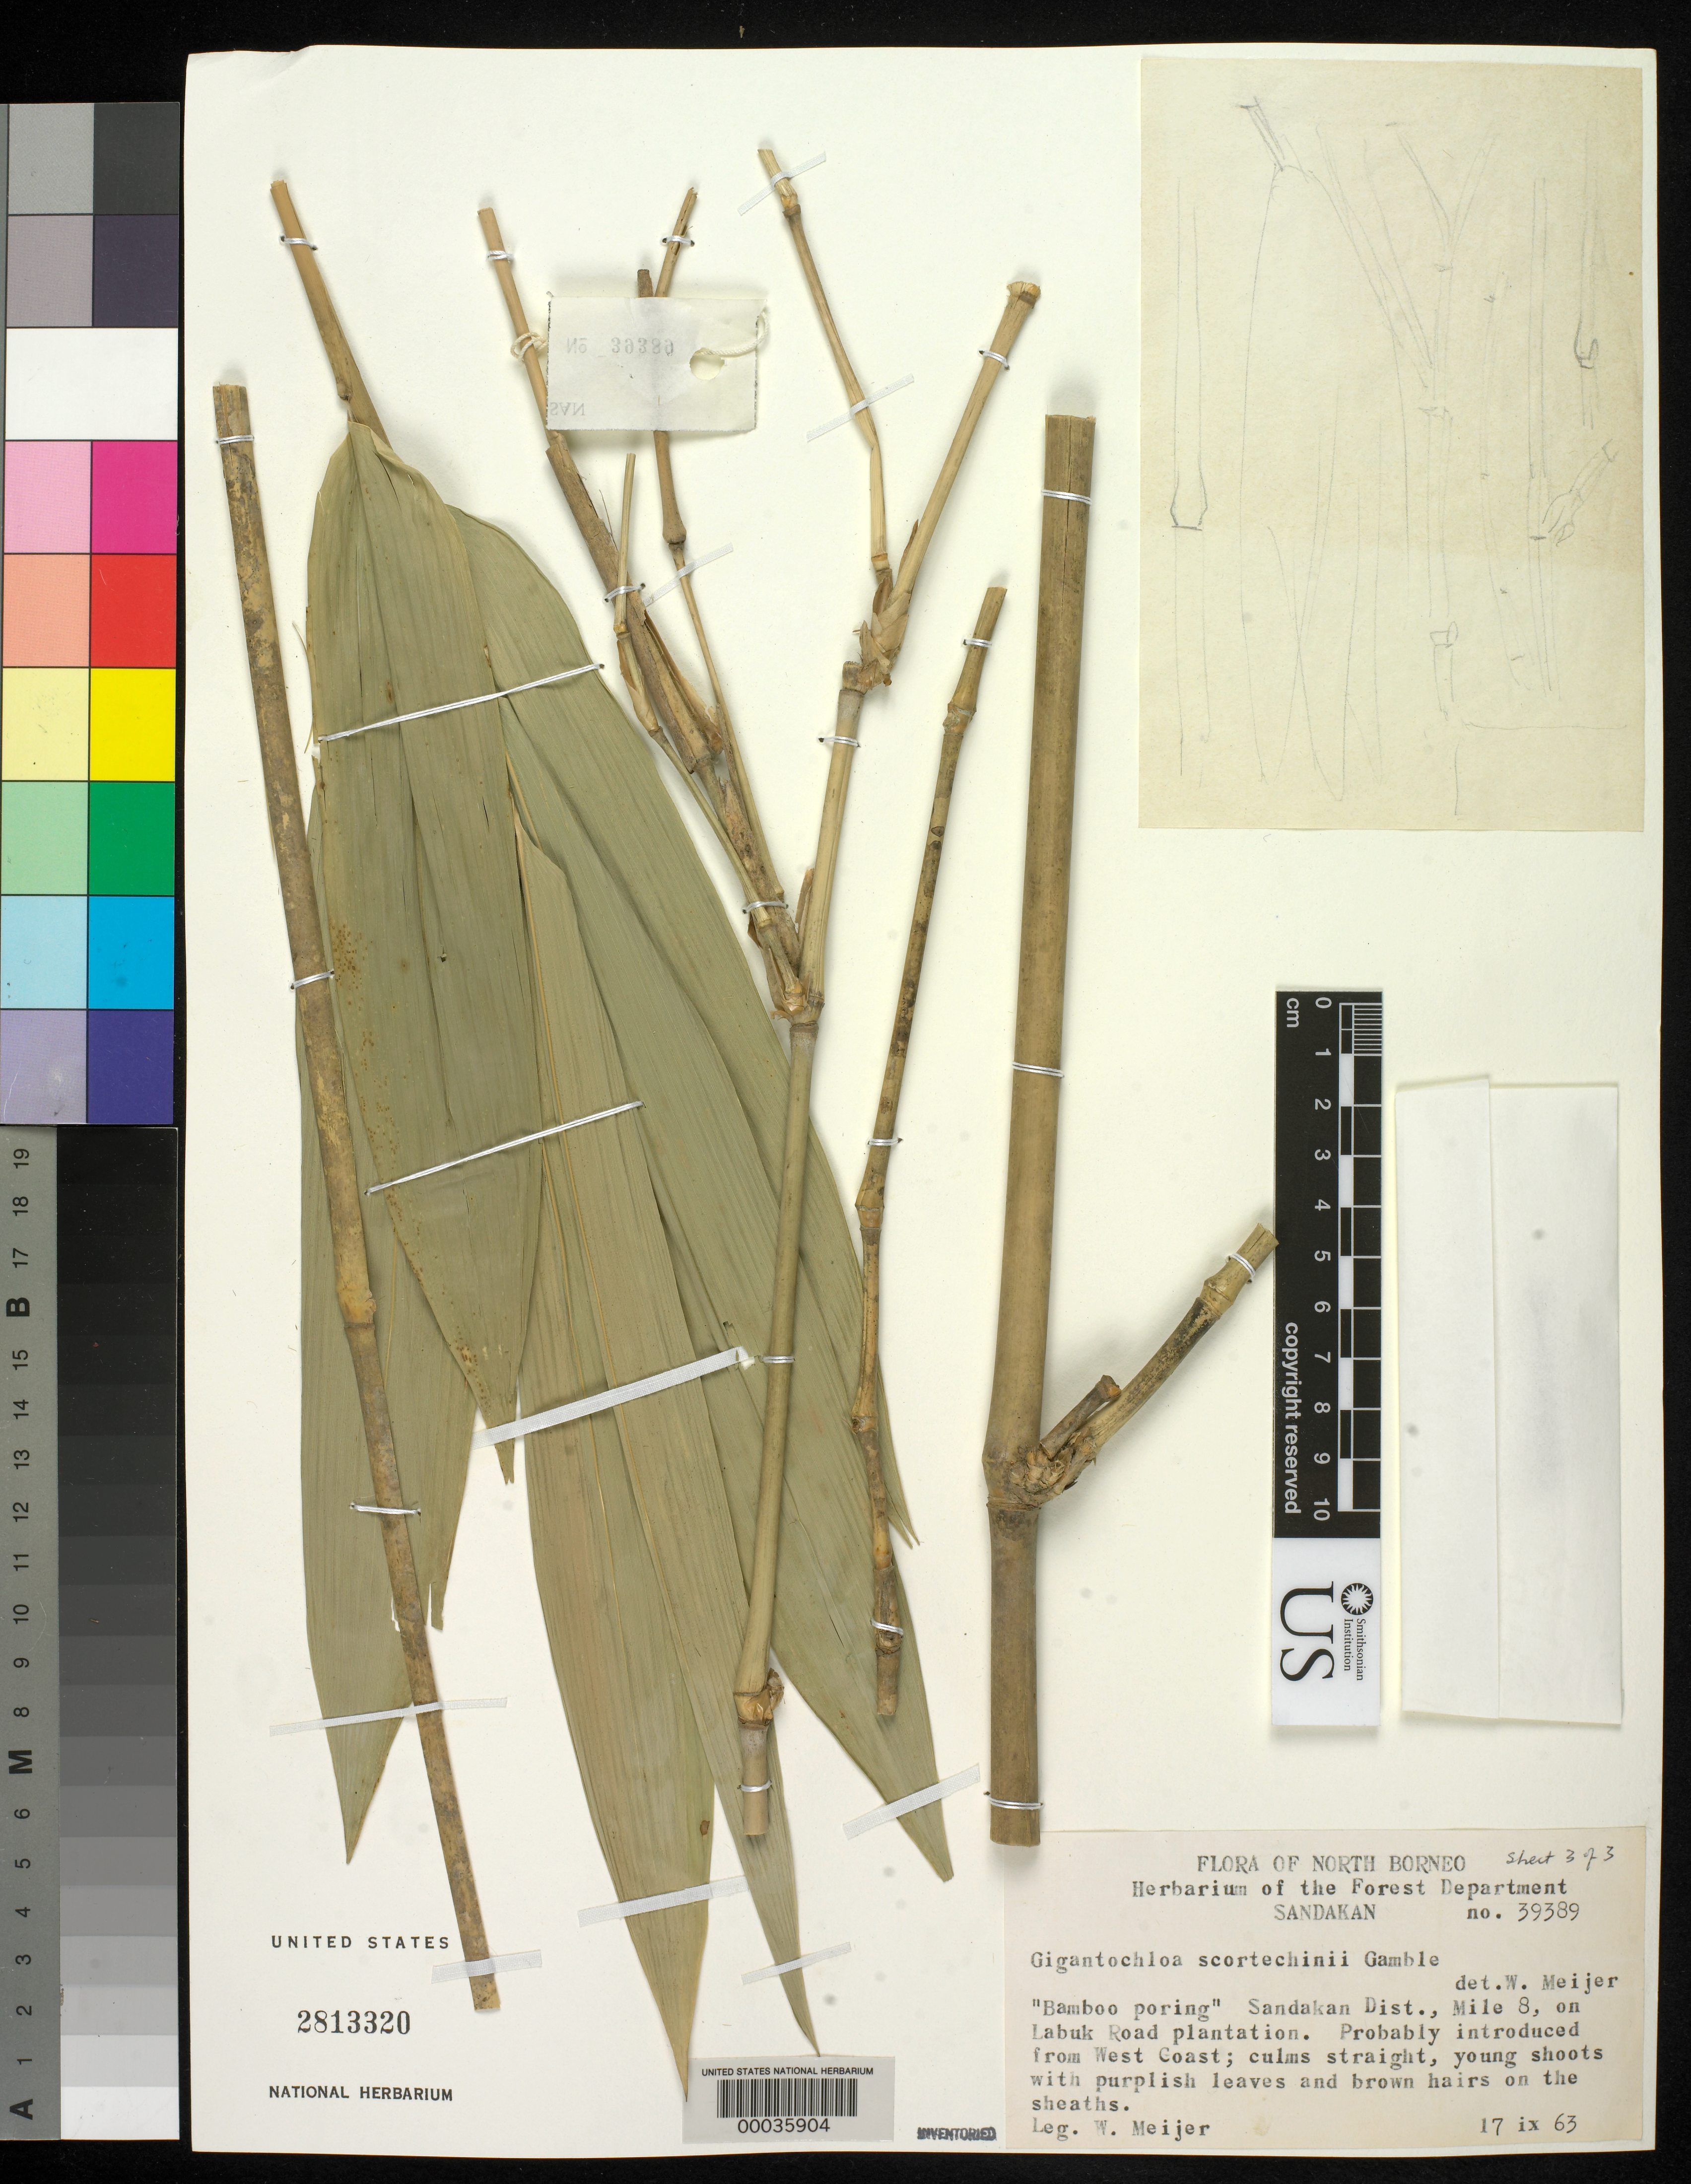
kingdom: Plantae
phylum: Tracheophyta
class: Liliopsida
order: Poales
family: Poaceae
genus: Gigantochloa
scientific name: Gigantochloa scortechinii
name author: Gamble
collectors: W. Meijer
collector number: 39389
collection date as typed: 17 Sep 1963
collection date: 1963-09-17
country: Malaysia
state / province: Sabah / Sarawak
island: Borneo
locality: Labuk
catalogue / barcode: US 2813320